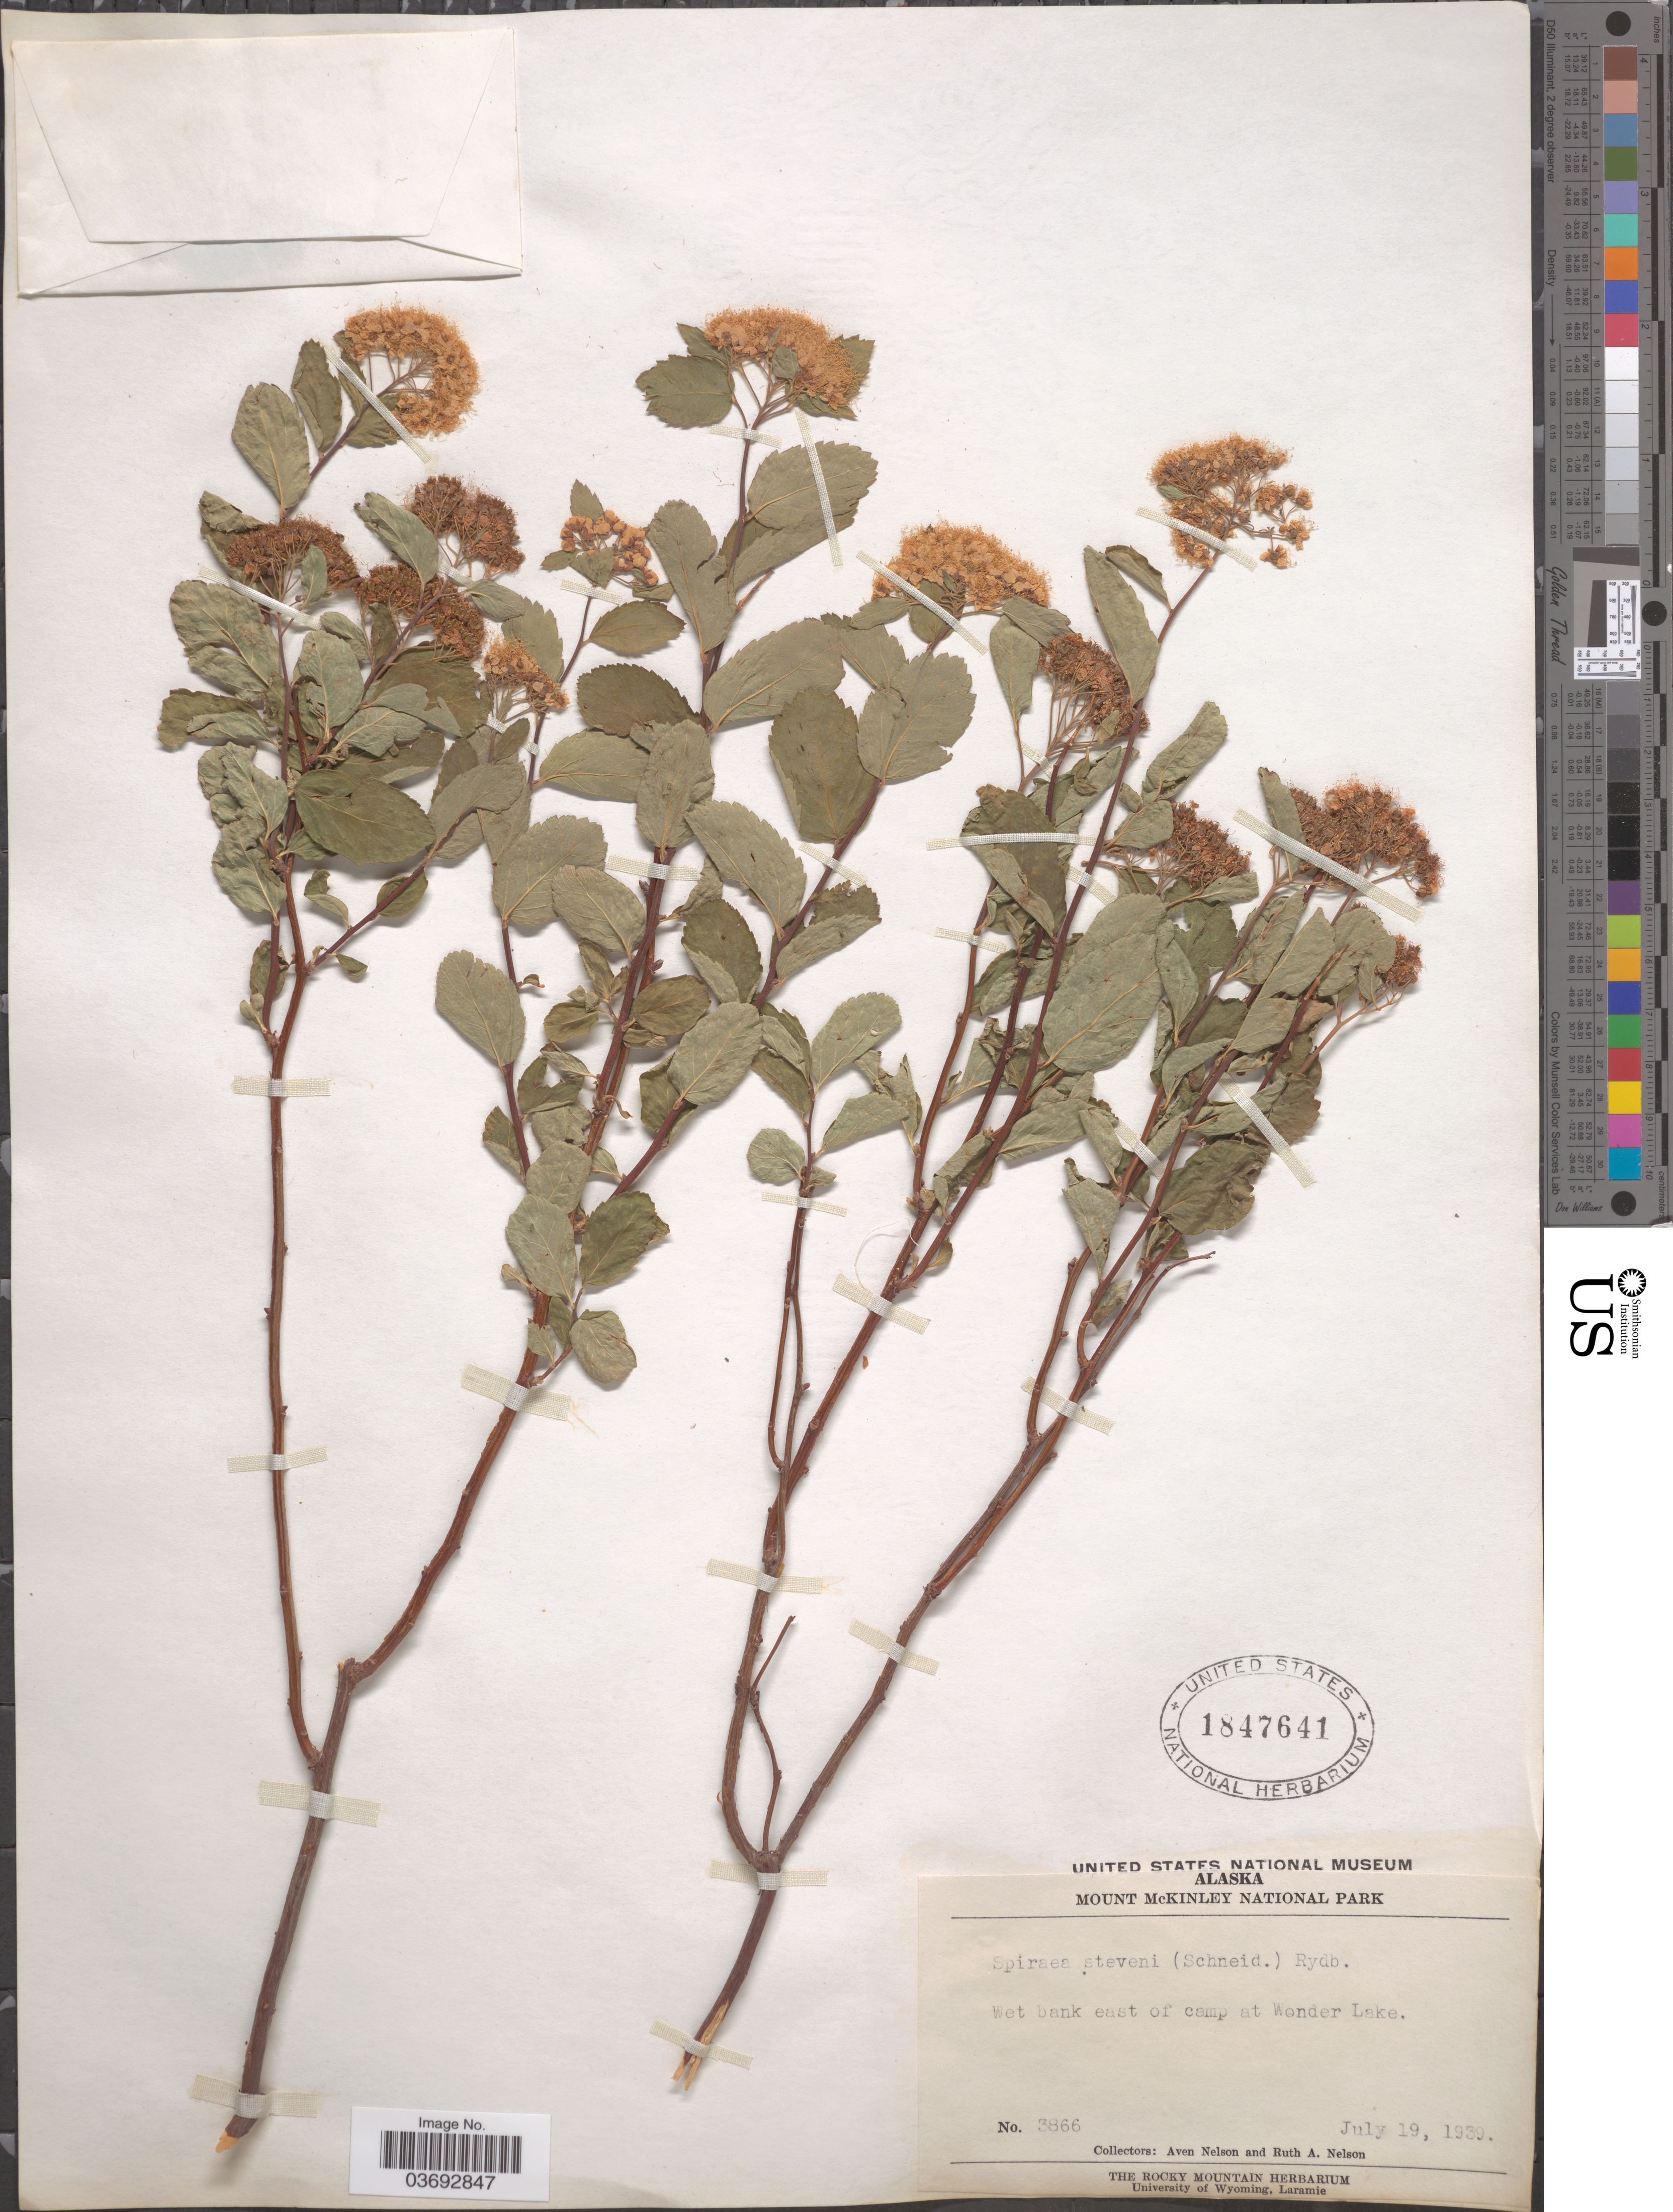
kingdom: Plantae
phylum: Tracheophyta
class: Magnoliopsida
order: Rosales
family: Rosaceae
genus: Spiraea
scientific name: Spiraea stevenii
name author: (C.K. Schneid.) Rydb.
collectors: A. Nelson & R. A. Nelson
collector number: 3866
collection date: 1939-07-19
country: United States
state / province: Alaska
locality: Mount McKinley National Park. Wet bank east of camp at Wonder Lake.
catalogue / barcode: US 1847641